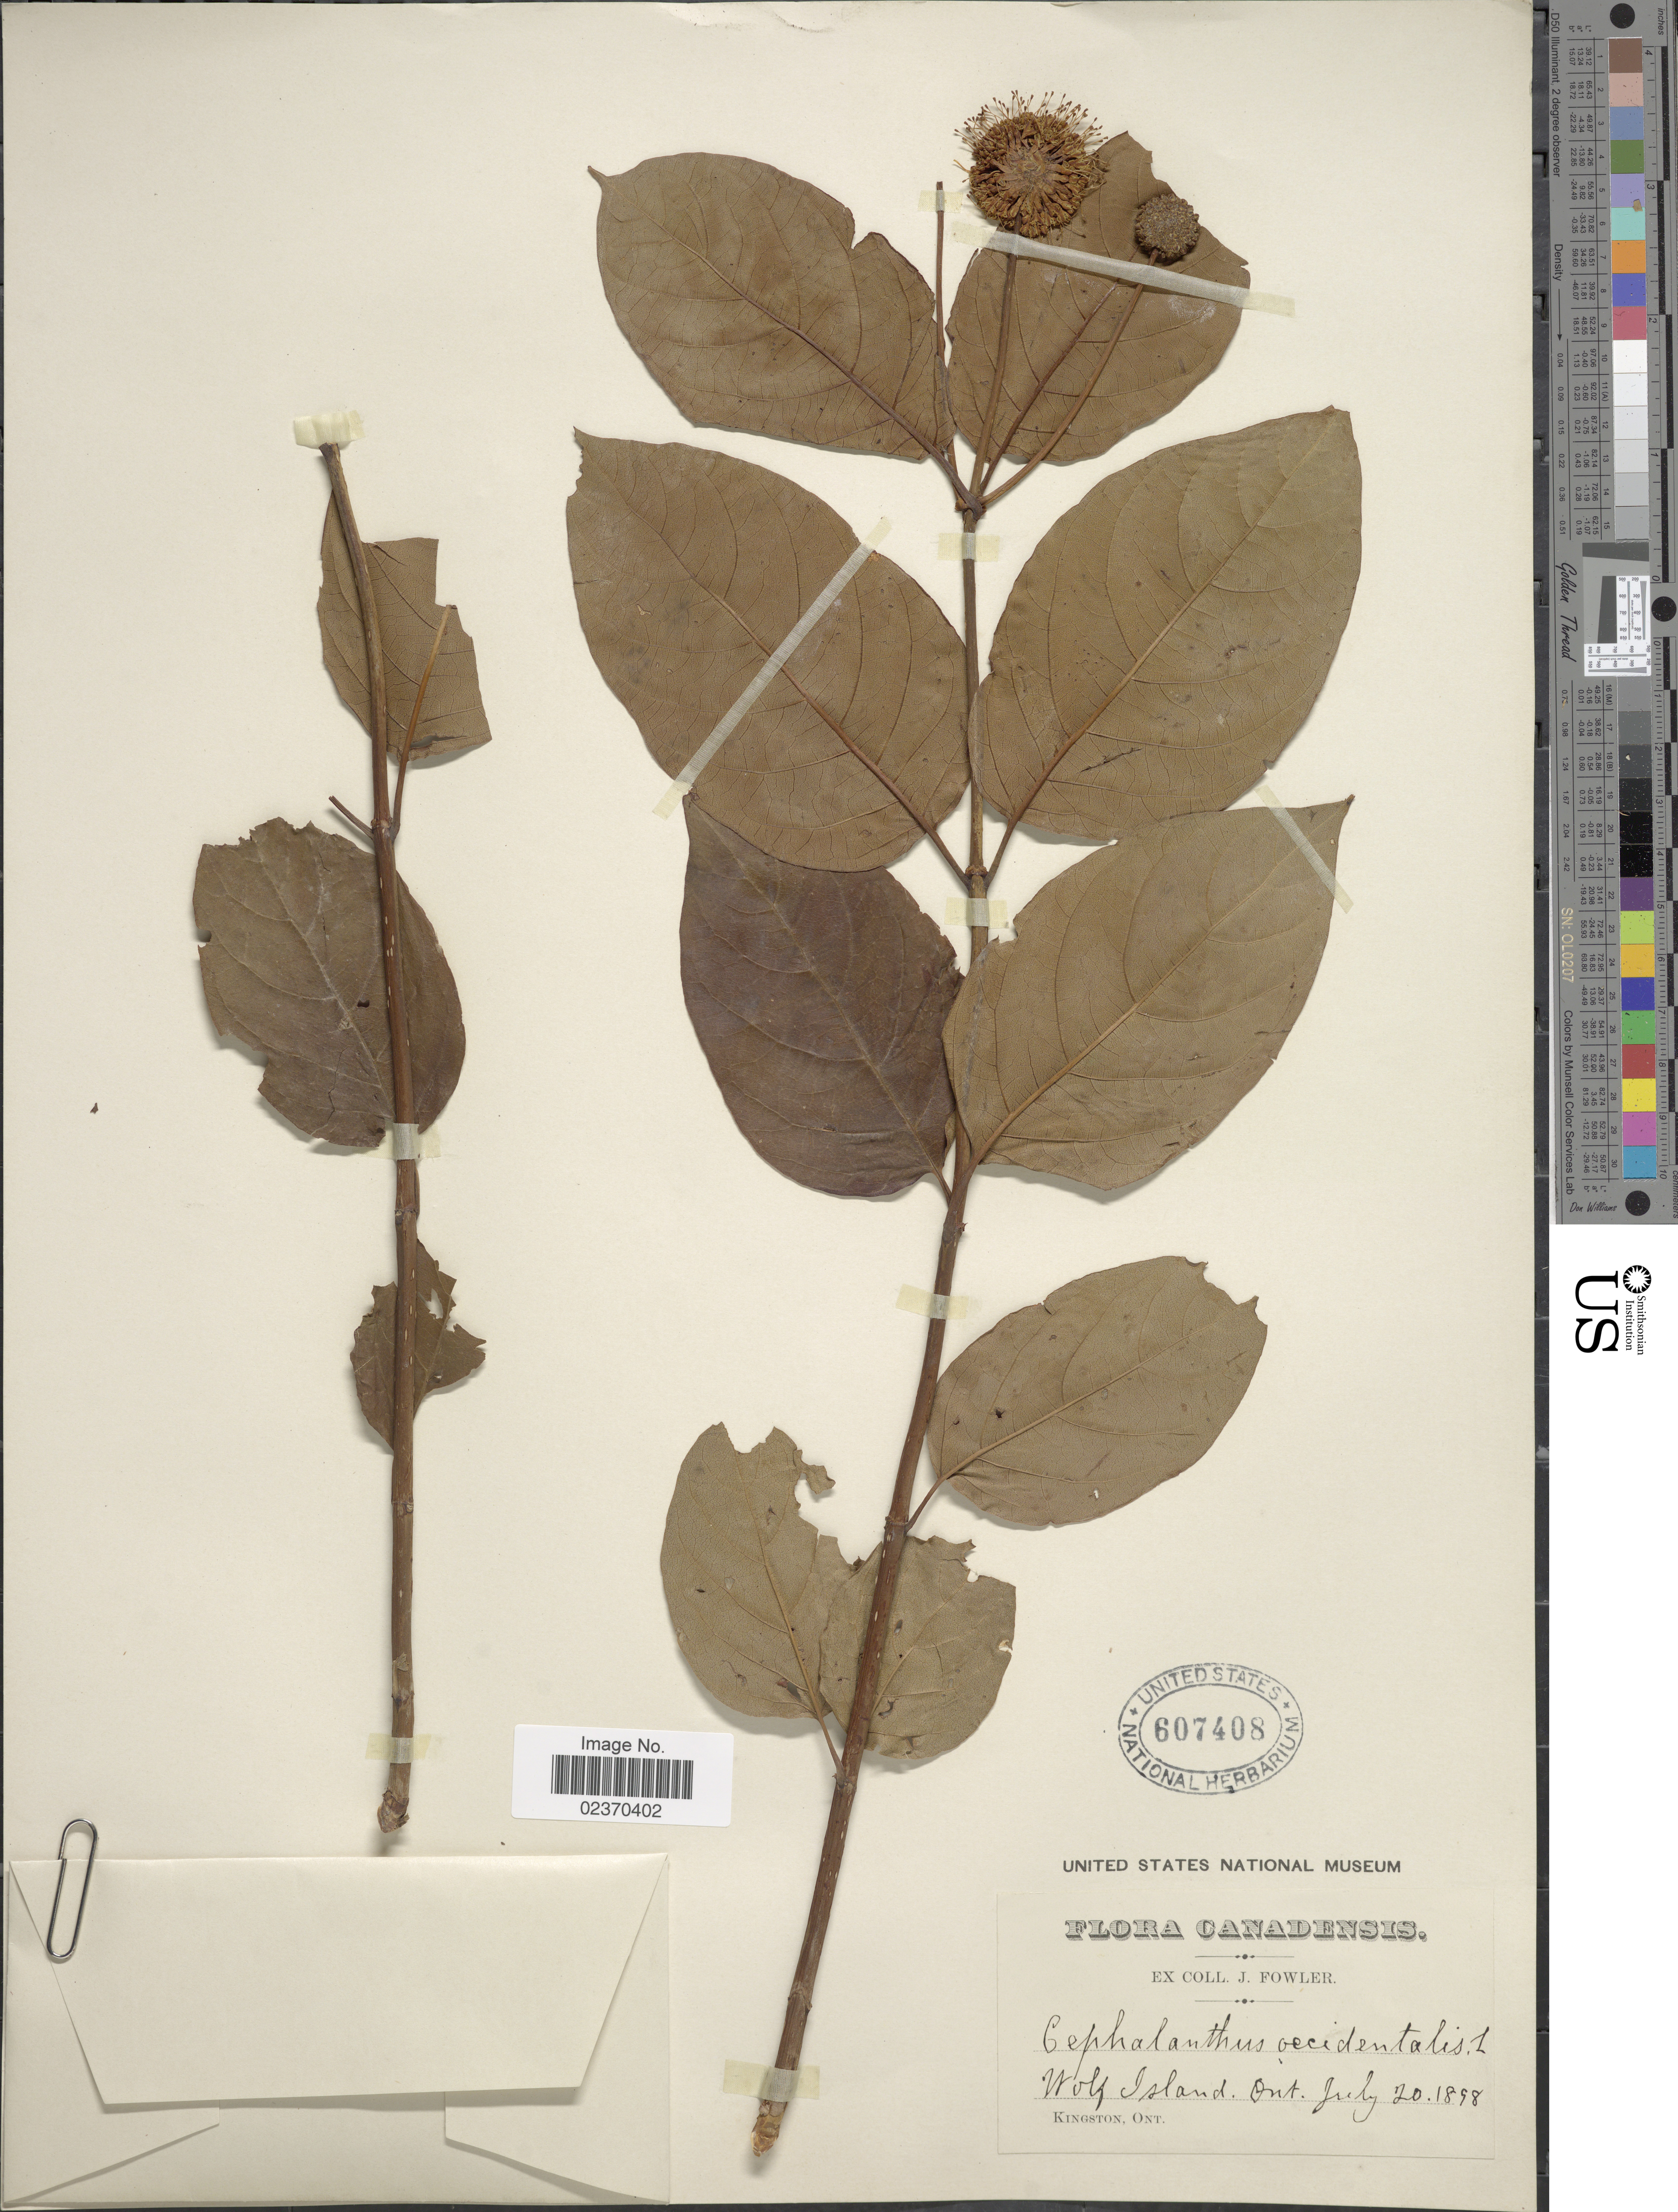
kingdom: Plantae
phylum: Tracheophyta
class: Magnoliopsida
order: Gentianales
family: Rubiaceae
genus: Cephalanthus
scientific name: Cephalanthus occidentalis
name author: L.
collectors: J. P. Fowler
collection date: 1898-07-20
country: Canada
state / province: Ontario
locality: Wolf Island, Kingston, Ont.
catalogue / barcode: US 607408